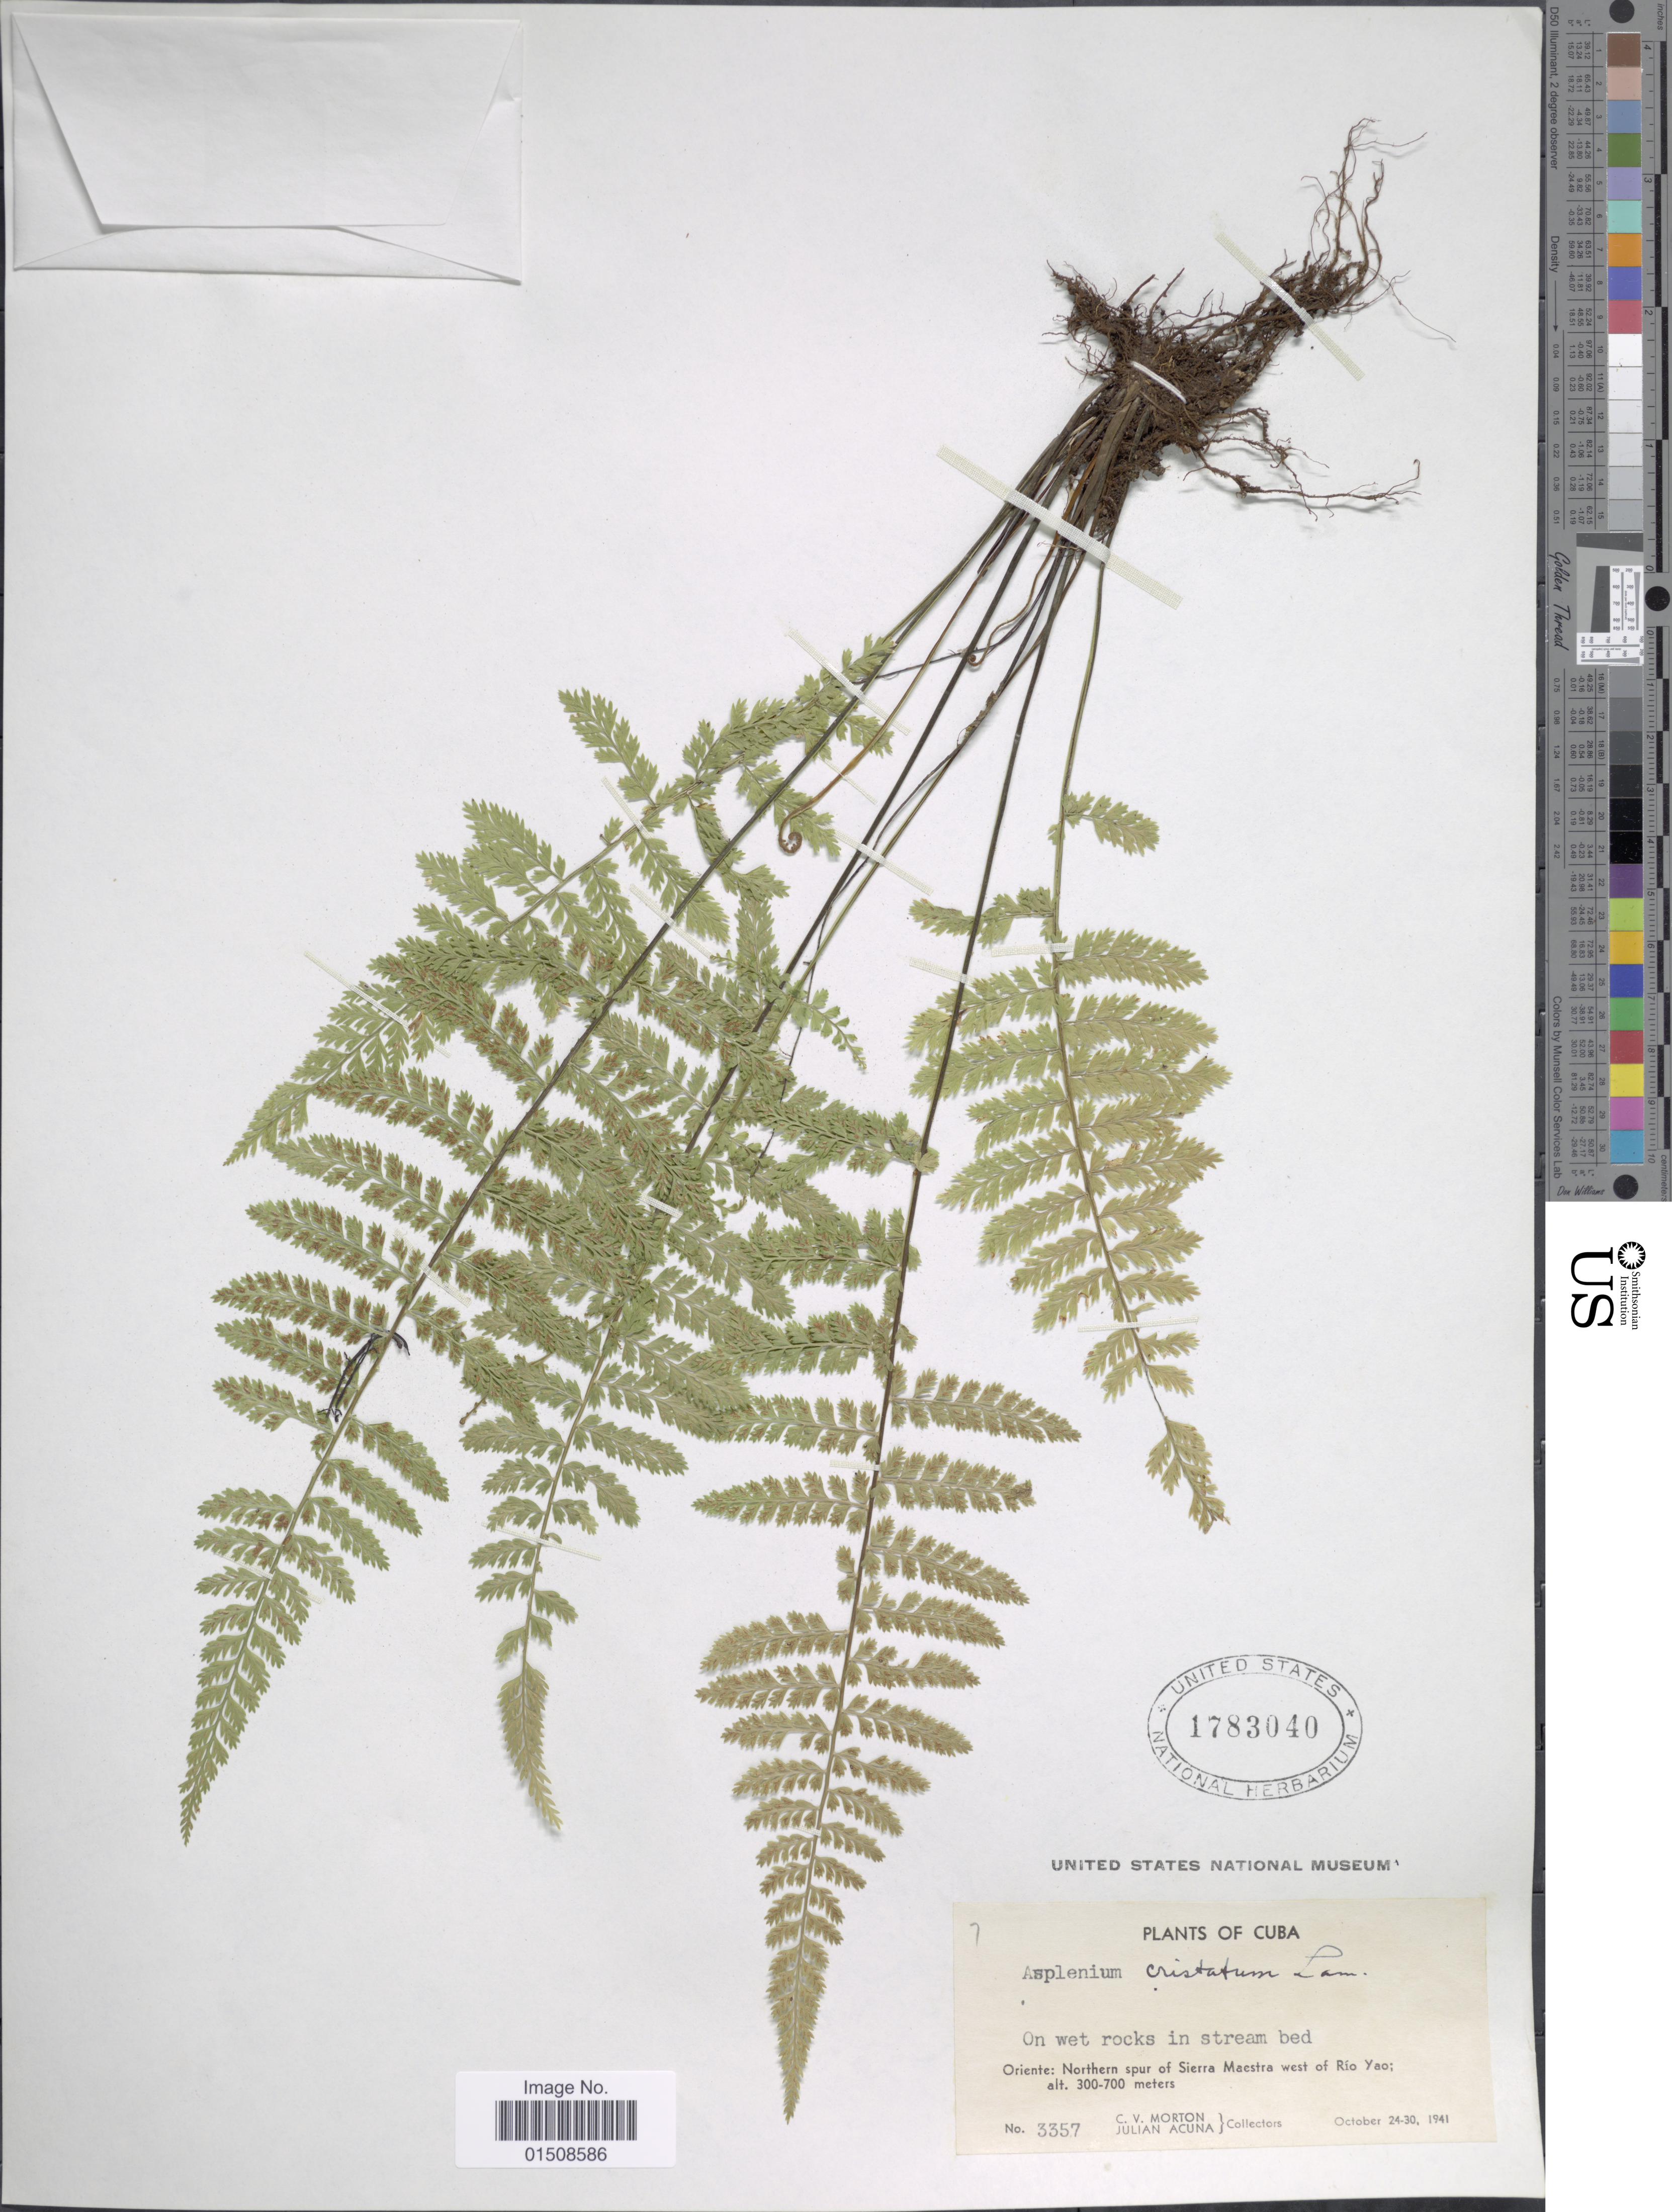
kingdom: Plantae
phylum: Tracheophyta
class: Polypodiopsida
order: Polypodiales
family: Aspleniaceae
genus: Asplenium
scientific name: Asplenium cristatum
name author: Lam.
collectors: C. V. Morton & J. B. Acuña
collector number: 3357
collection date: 1941-10-24/1941-10-30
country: Cuba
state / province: Oriente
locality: Northern spur of Sierra Maestra west of Rio Yao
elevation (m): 300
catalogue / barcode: US 1783040